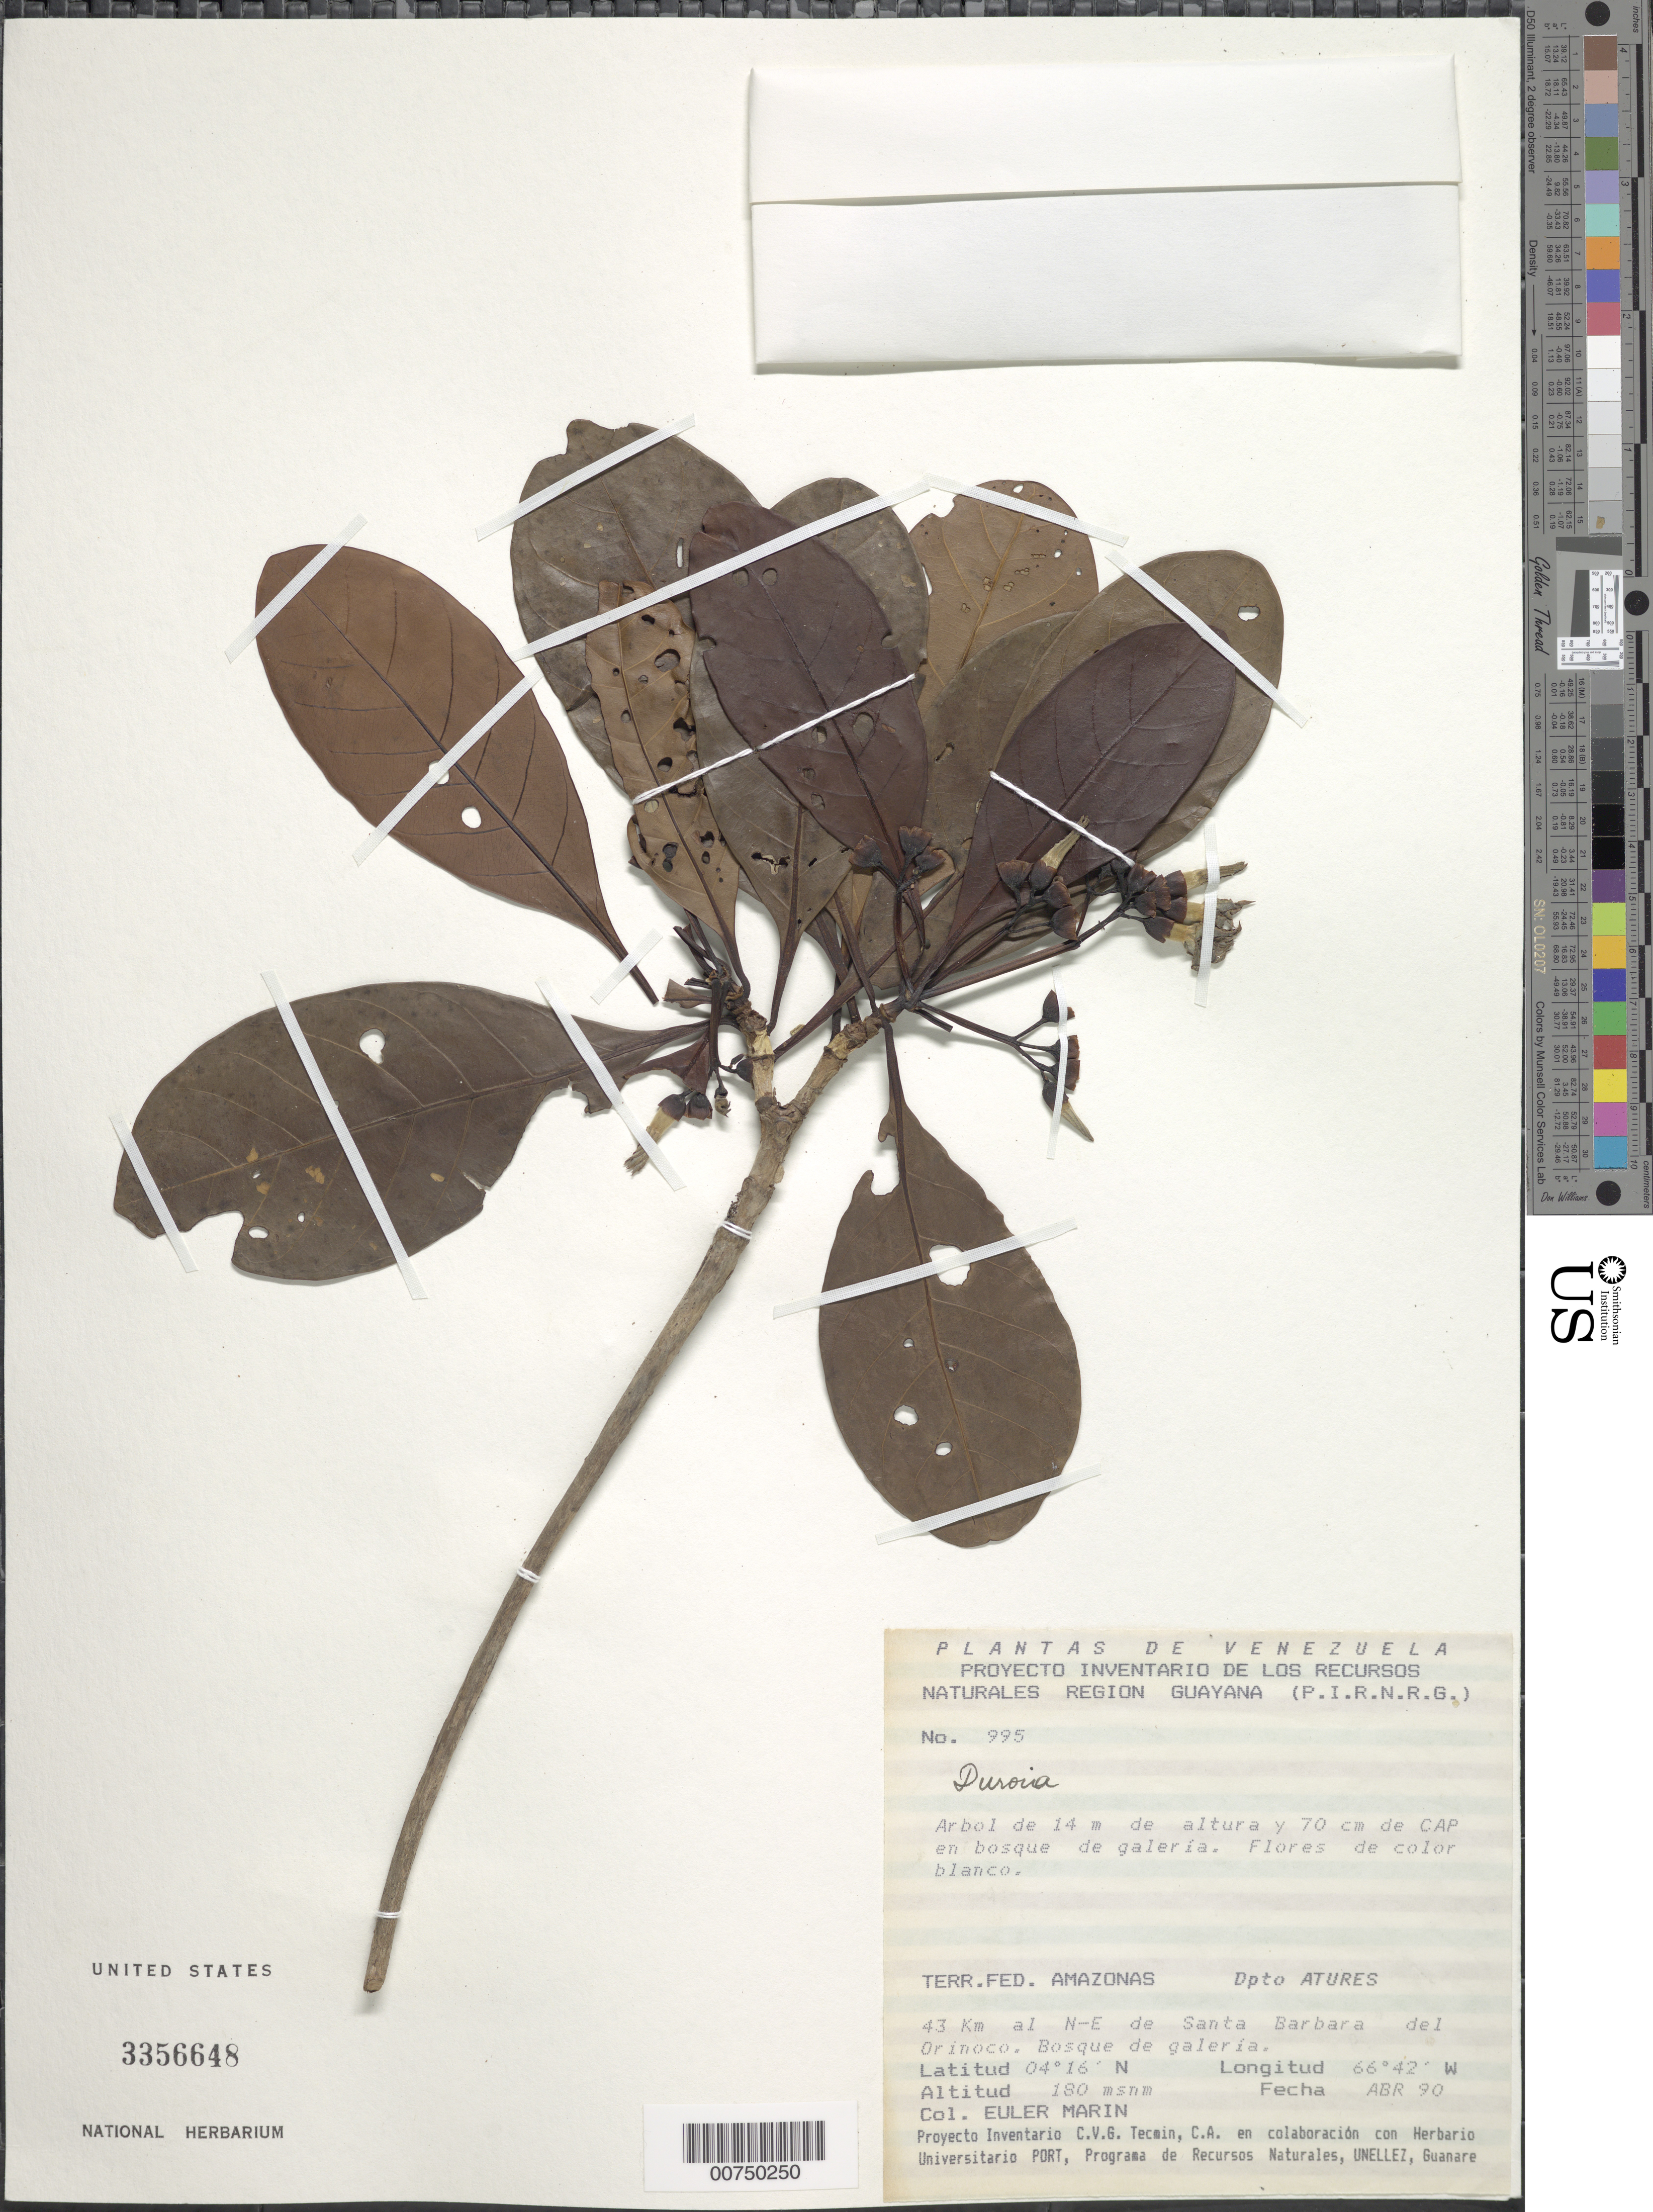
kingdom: Plantae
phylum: Tracheophyta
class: Magnoliopsida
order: Gentianales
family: Rubiaceae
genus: Duroia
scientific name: Duroia sp.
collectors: E. Marin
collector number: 995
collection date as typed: Apr-90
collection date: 1990-04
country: Venezuela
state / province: Amazonas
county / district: Atures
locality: Santa Barbara del Orinoco, 43 km al NE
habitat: Bosque de galeria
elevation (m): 180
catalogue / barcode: US 3356648